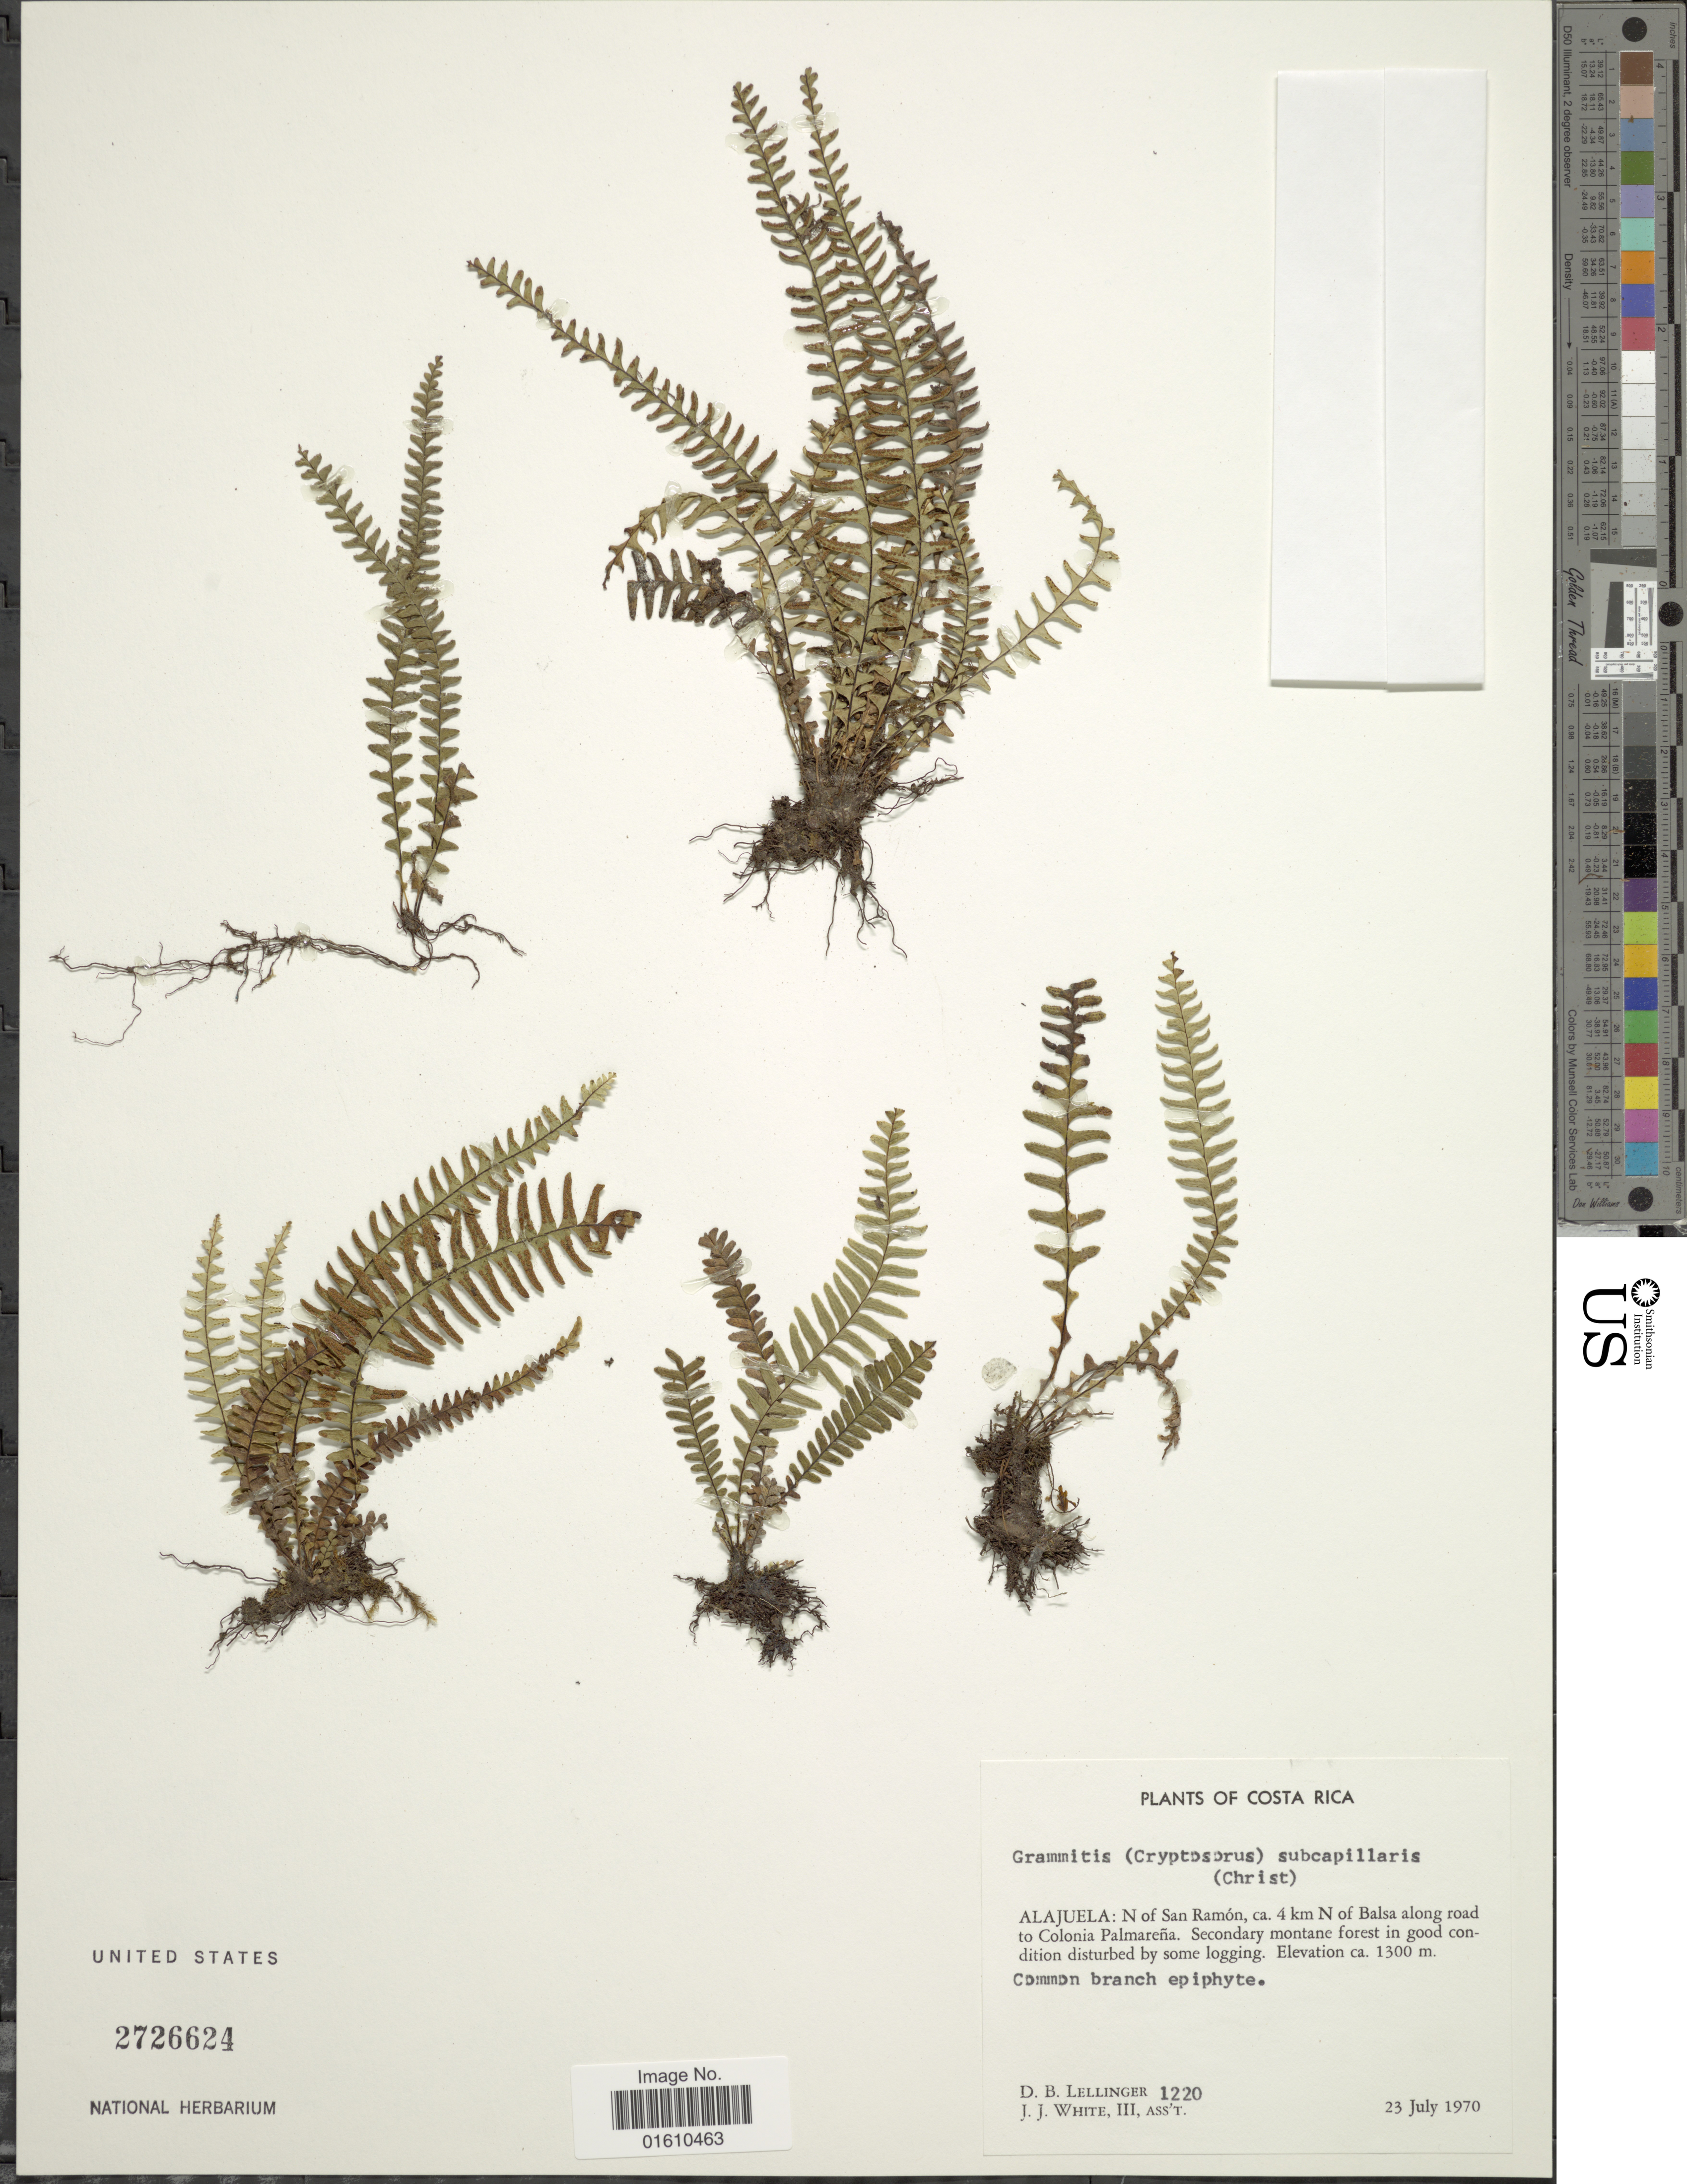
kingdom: Plantae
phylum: Tracheophyta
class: Polypodiopsida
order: Polypodiales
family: Polypodiaceae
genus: Lellingeria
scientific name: Lellingeria suspensa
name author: (L.) A.R. Sm. & R.C. Moran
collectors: D. B. Lellinger & J. J. White III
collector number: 1220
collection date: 1970-07-23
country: Costa Rica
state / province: Alajuela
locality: N of San Ramón, ca. 4 km N of Balsa along road to Colonia Palmareña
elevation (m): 1300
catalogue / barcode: US 2726624